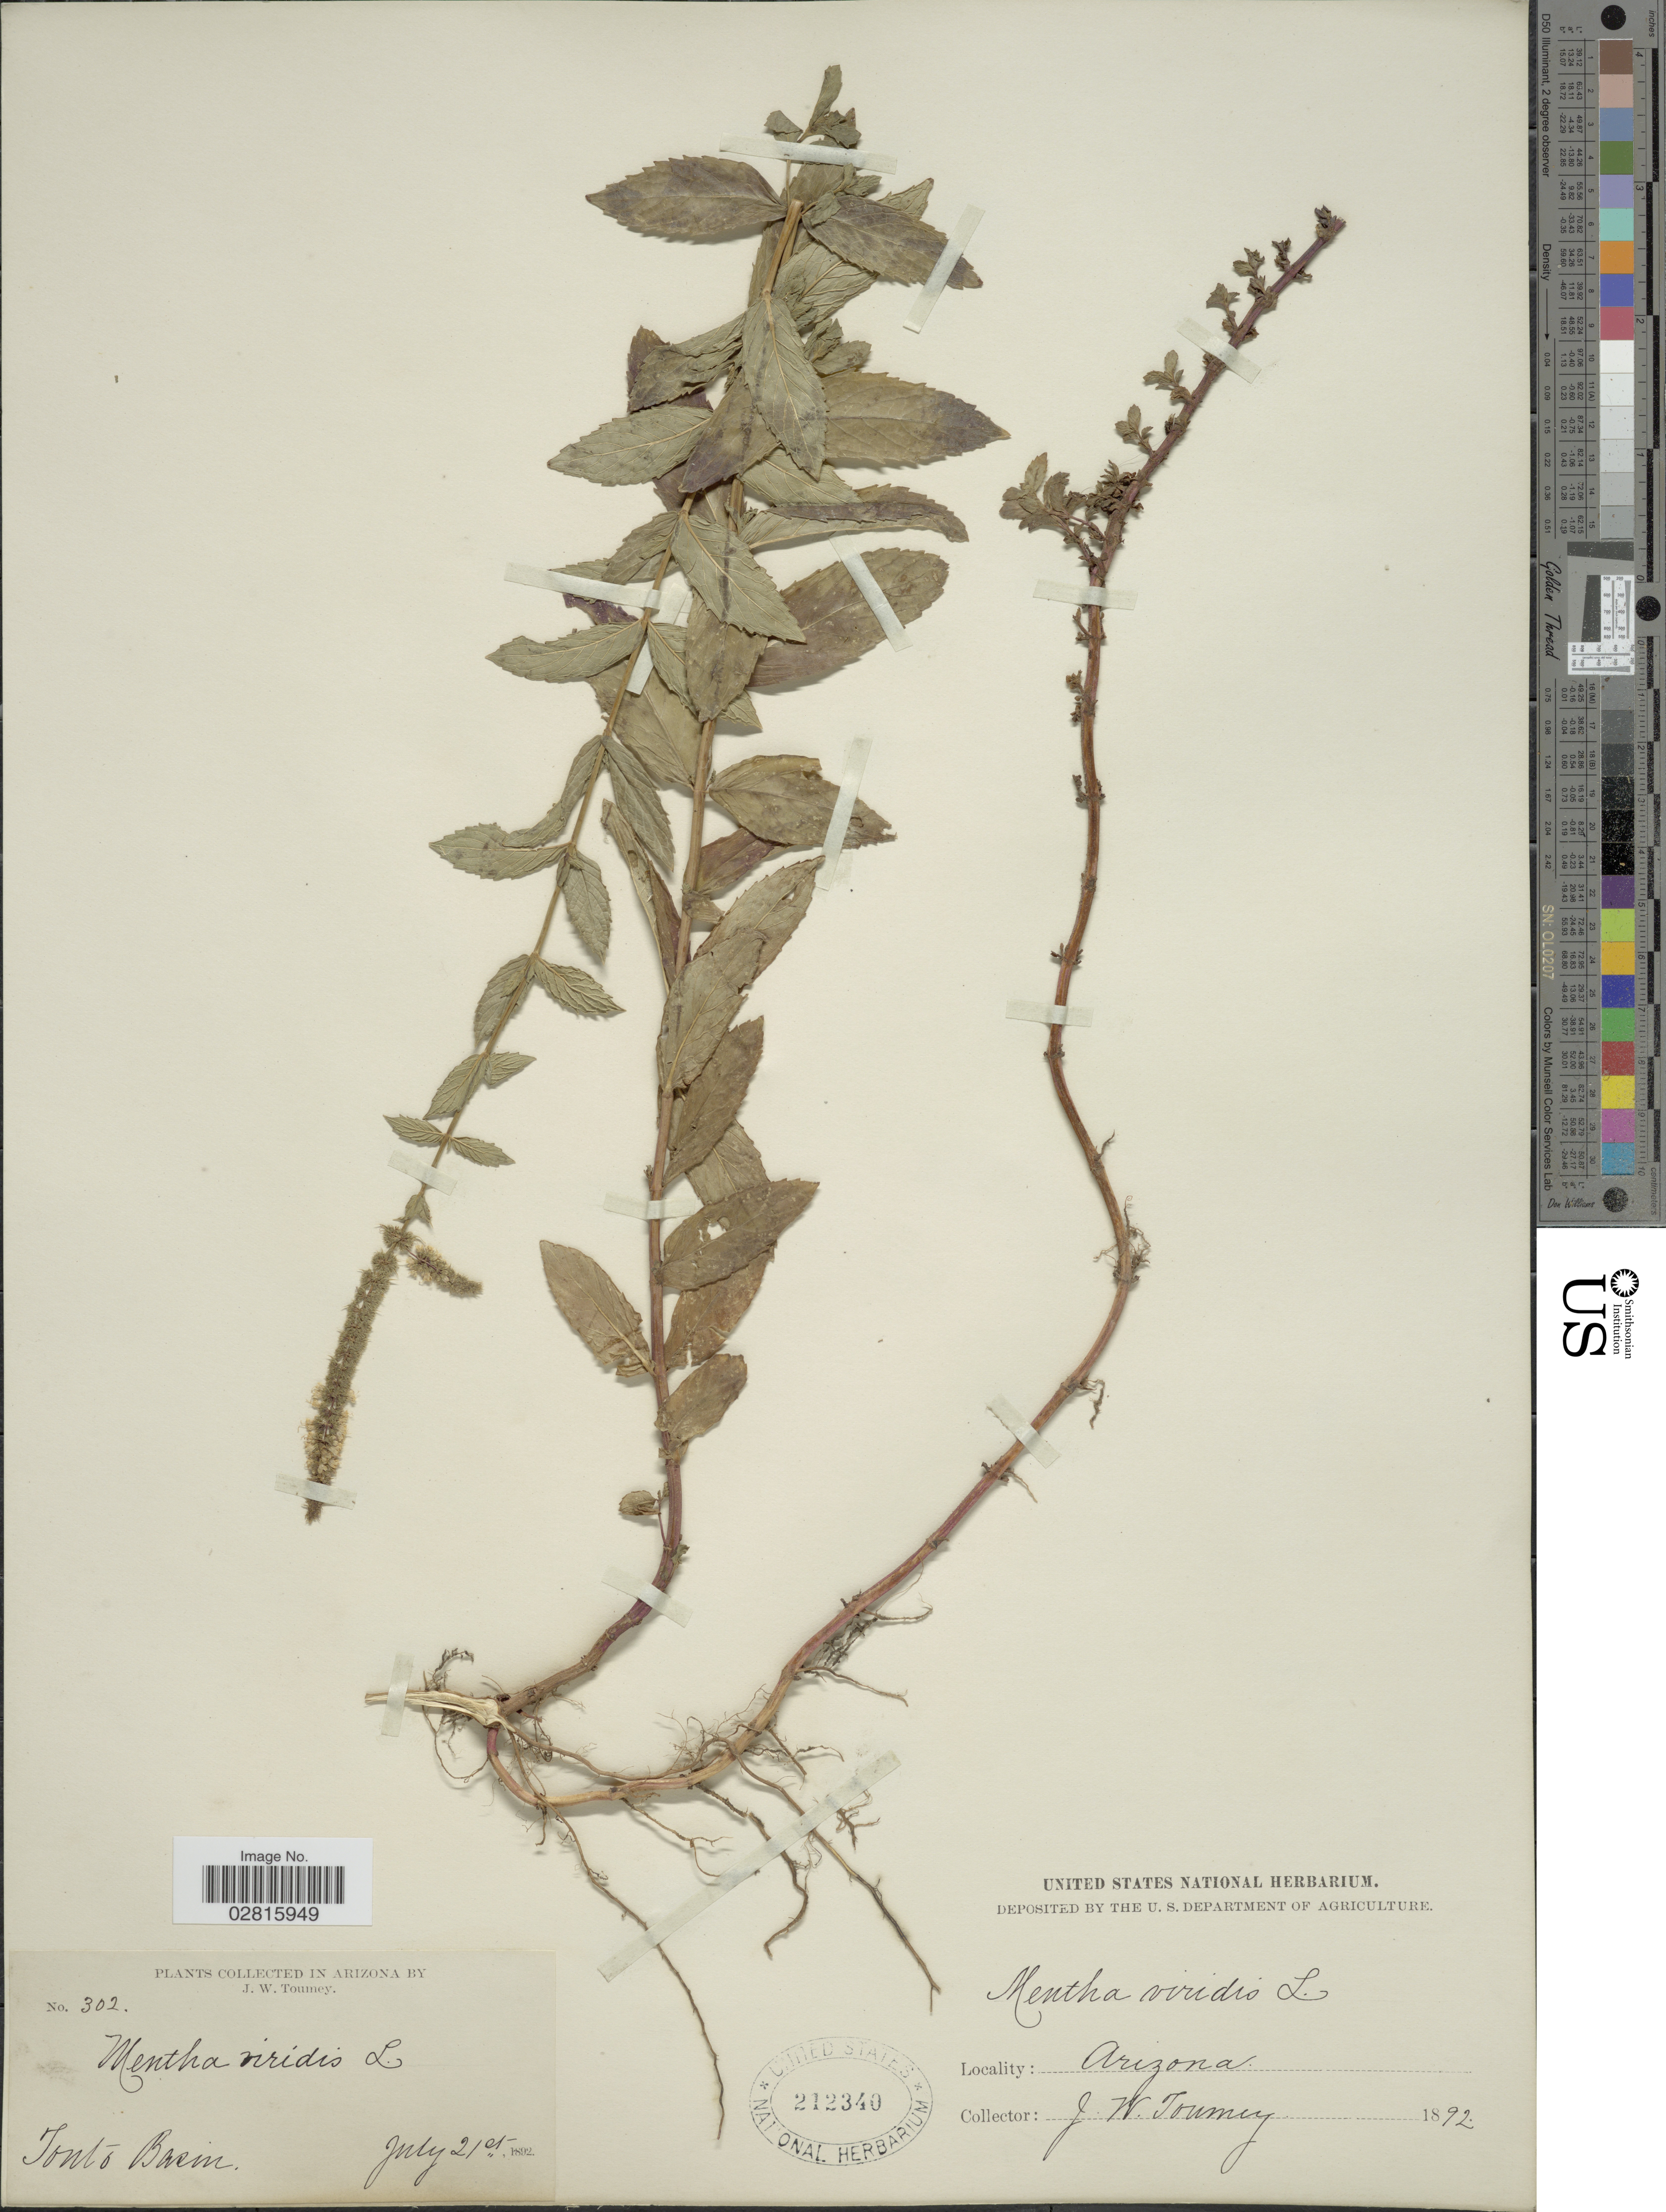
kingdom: Plantae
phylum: Tracheophyta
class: Magnoliopsida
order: Lamiales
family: Lamiaceae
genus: Mentha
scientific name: Mentha spicata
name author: L.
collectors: J. W. Toumey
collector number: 302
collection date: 1892-07-21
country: United States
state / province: Arizona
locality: Tonto Basin.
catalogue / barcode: US 212340